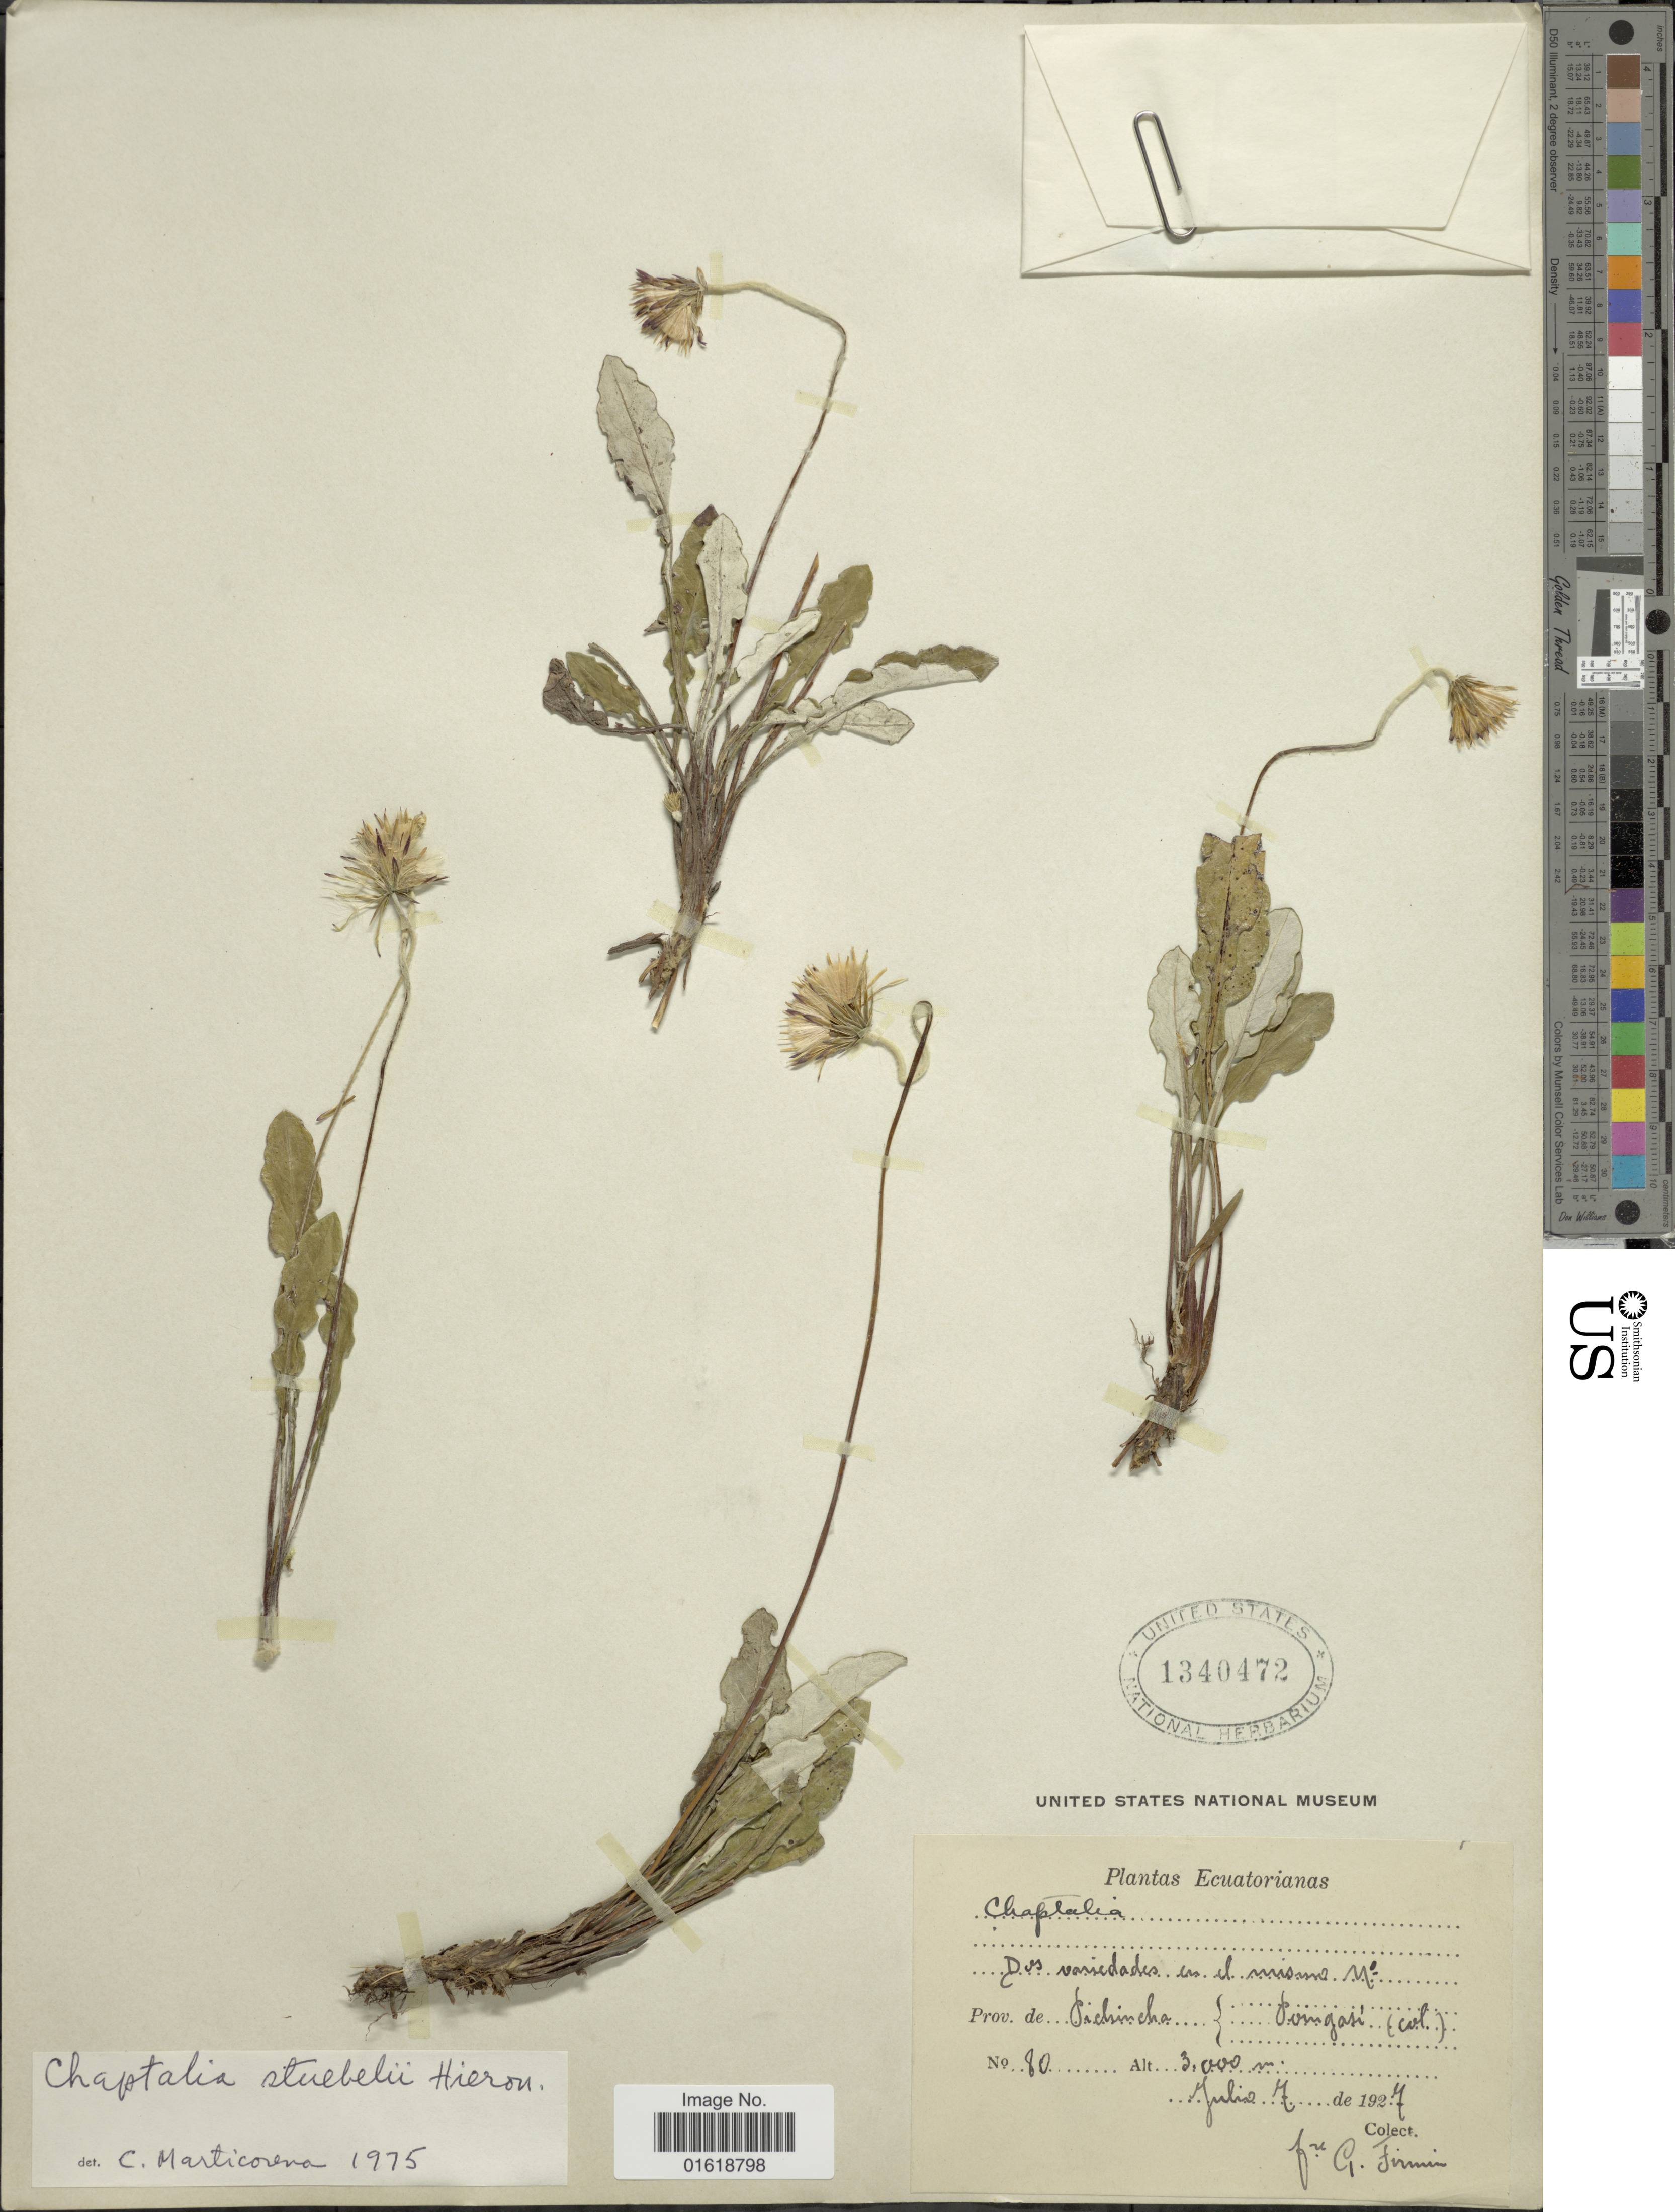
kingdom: Plantae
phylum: Tracheophyta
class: Magnoliopsida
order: Asterales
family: Asteraceae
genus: Chaptalia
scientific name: Chaptalia stuebelii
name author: Hieron.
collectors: G. Firmin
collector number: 80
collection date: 1927-07-07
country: Ecuador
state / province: Pichincha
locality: Prov. de Pichincha. Pomgasí.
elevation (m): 3000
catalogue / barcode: US 1340472